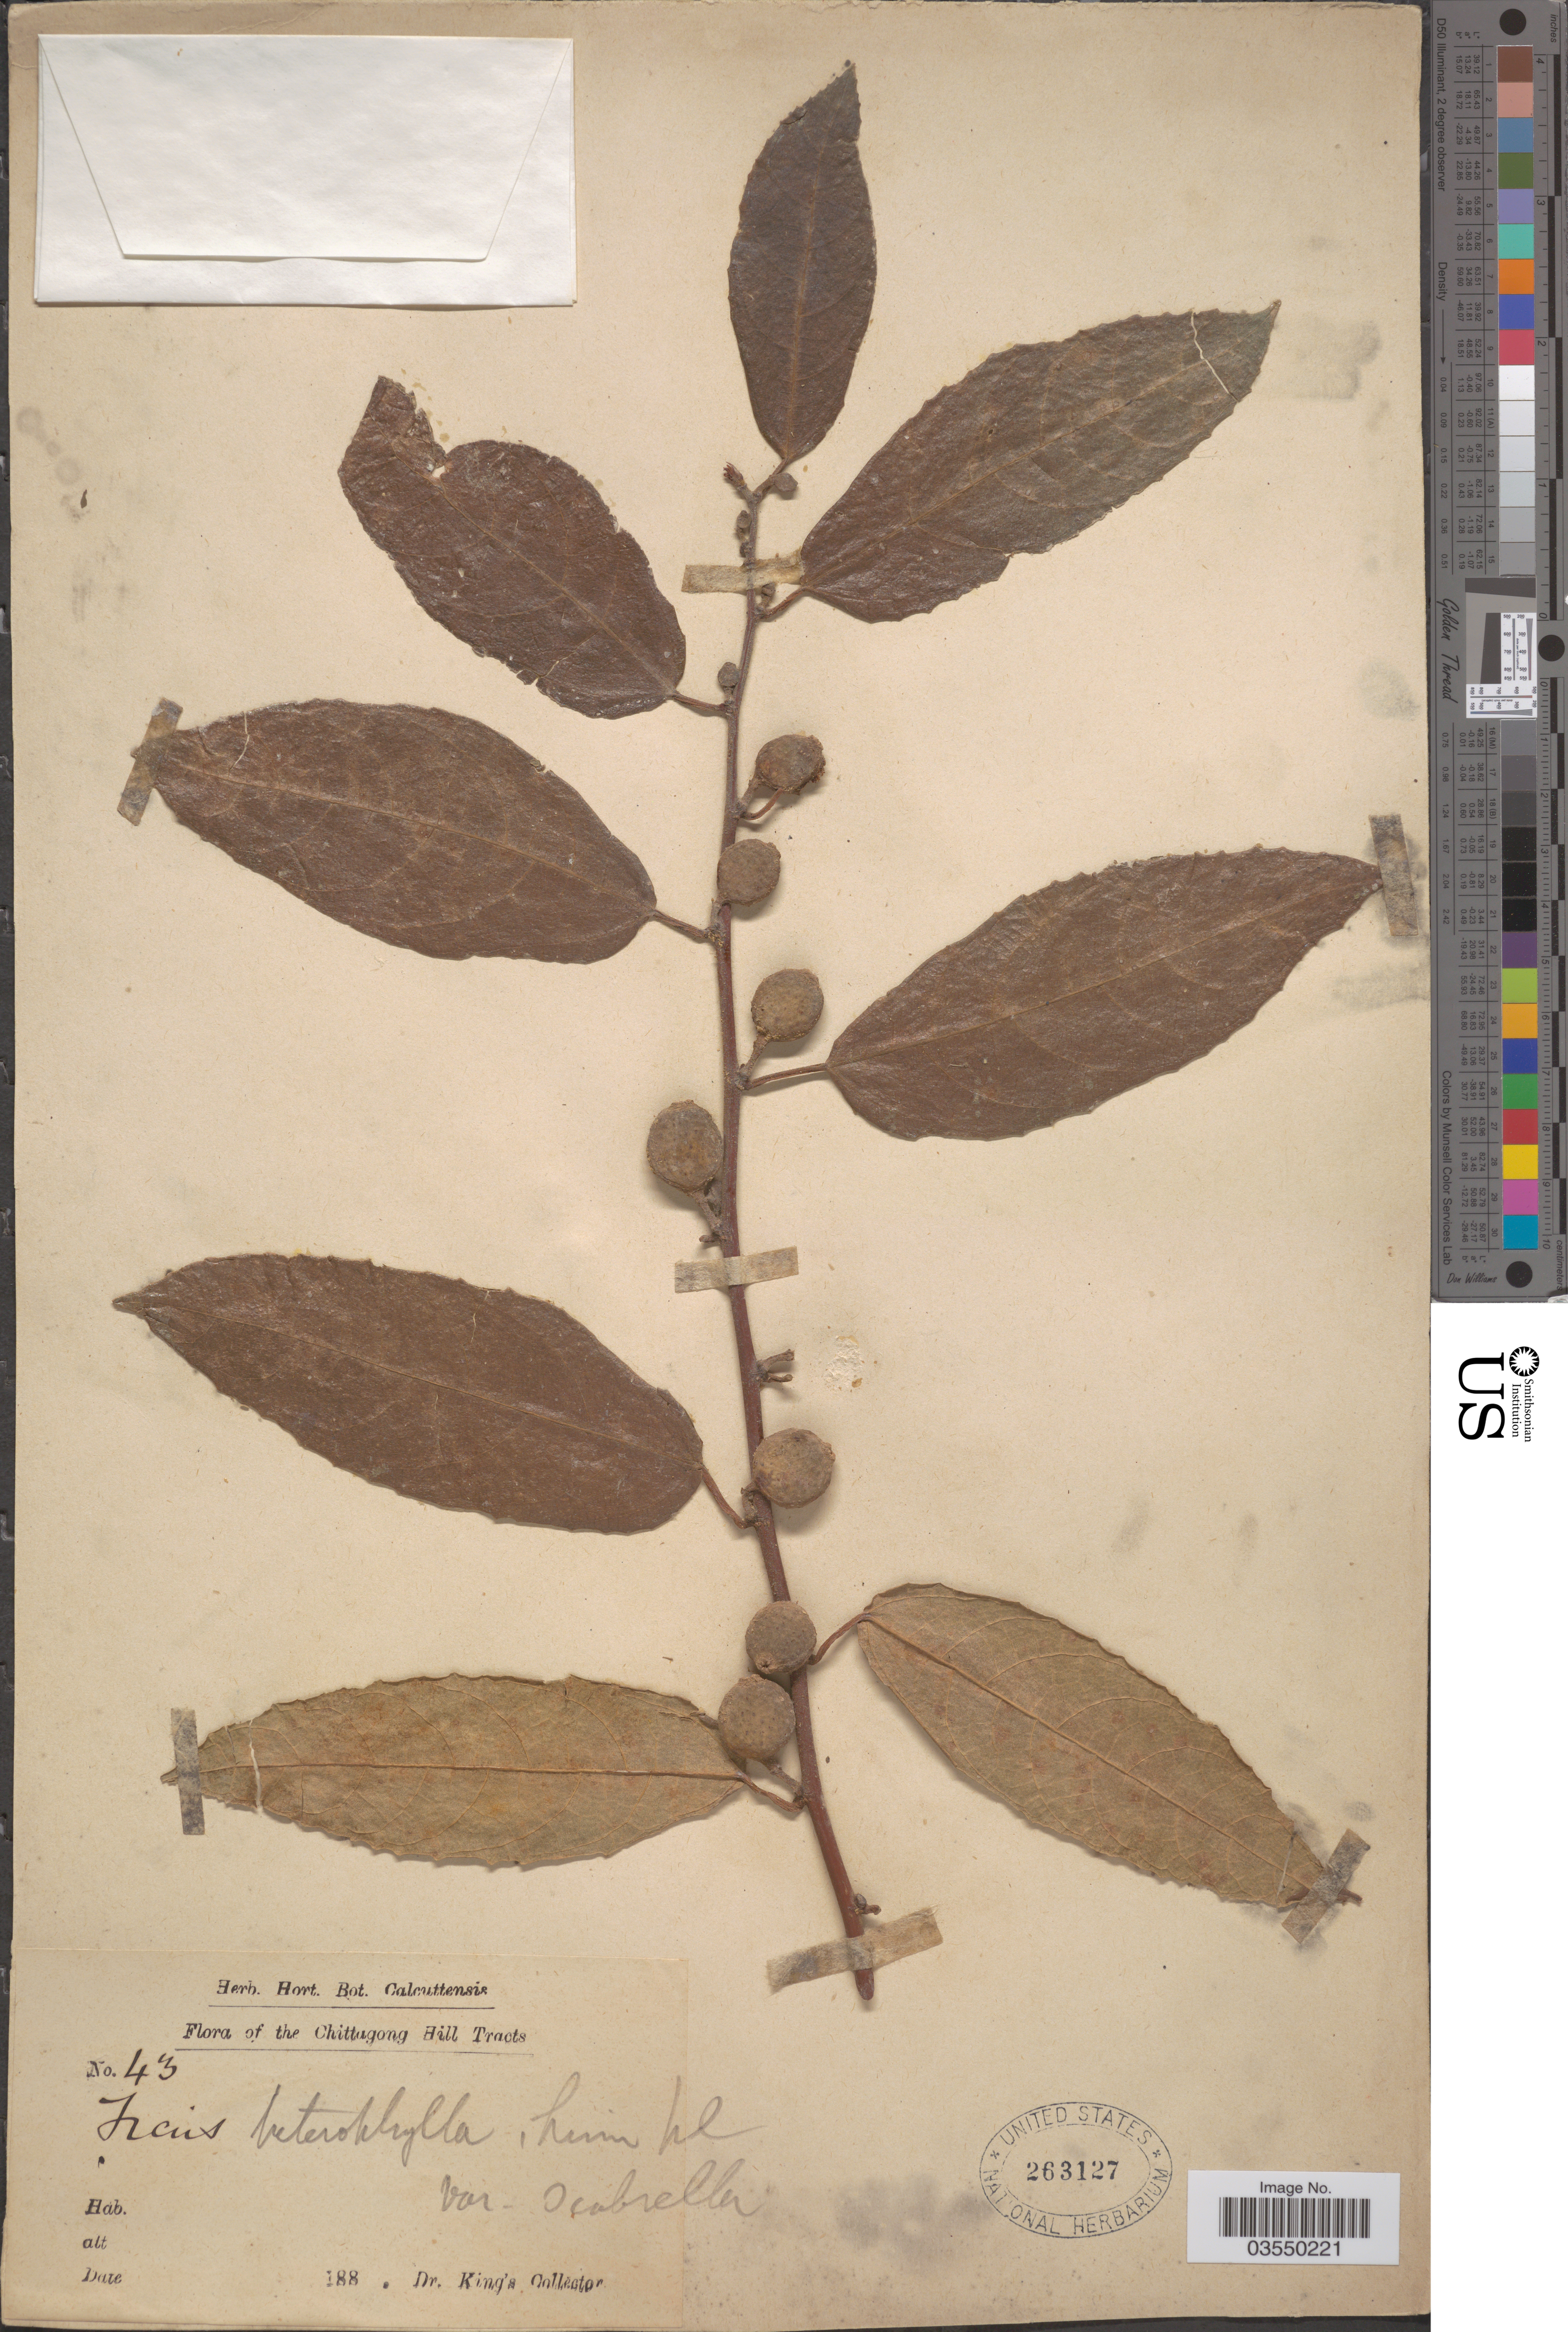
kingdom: Plantae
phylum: Tracheophyta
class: Magnoliopsida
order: Rosales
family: Moraceae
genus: Ficus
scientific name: Ficus heterophylla var. heterophylla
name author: L. f.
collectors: Dr. King's collector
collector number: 43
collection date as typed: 188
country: Bangladesh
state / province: Chittagong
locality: The Chittagong Hill Tracts.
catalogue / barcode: US 263127